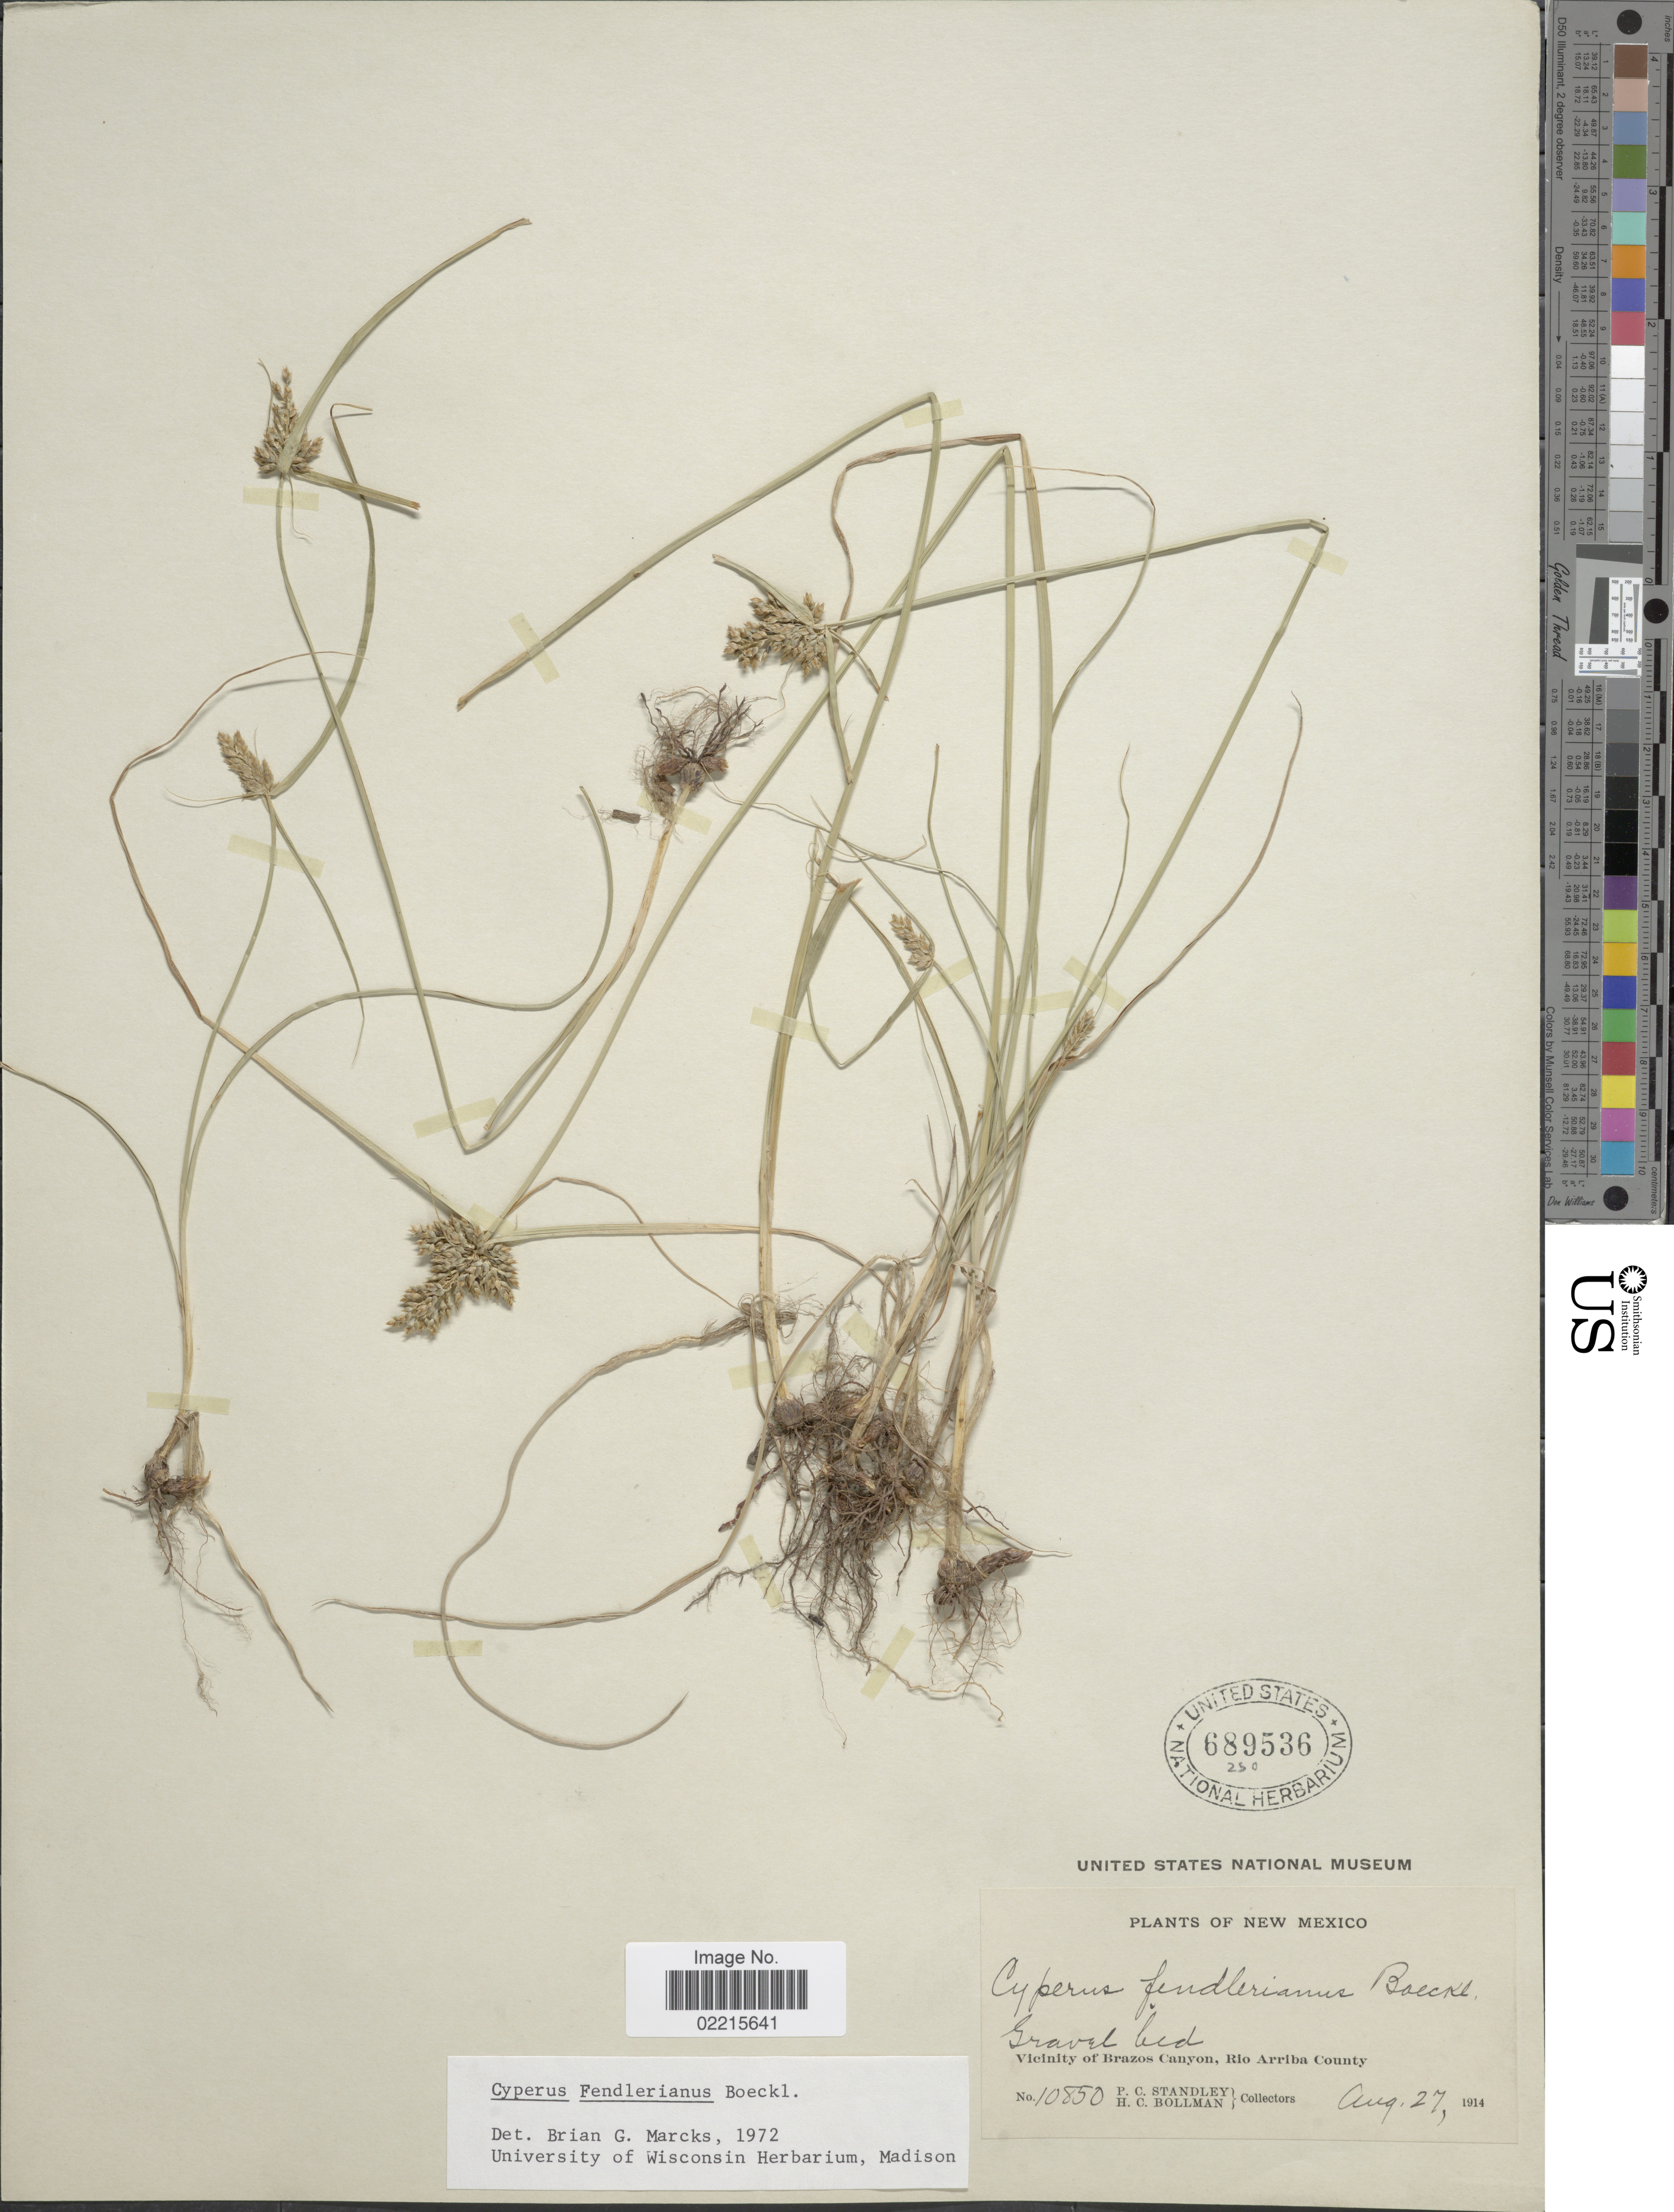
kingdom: Plantae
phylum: Tracheophyta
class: Liliopsida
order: Poales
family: Cyperaceae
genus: Cyperus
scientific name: Cyperus fendlerianus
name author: Boeckeler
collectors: P. C. Standley & H. C. Bollman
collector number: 10850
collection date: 1914-08-27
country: United States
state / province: New Mexico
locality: Vicinity of Brazos Canyon, Rio Arriba County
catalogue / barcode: US 689536